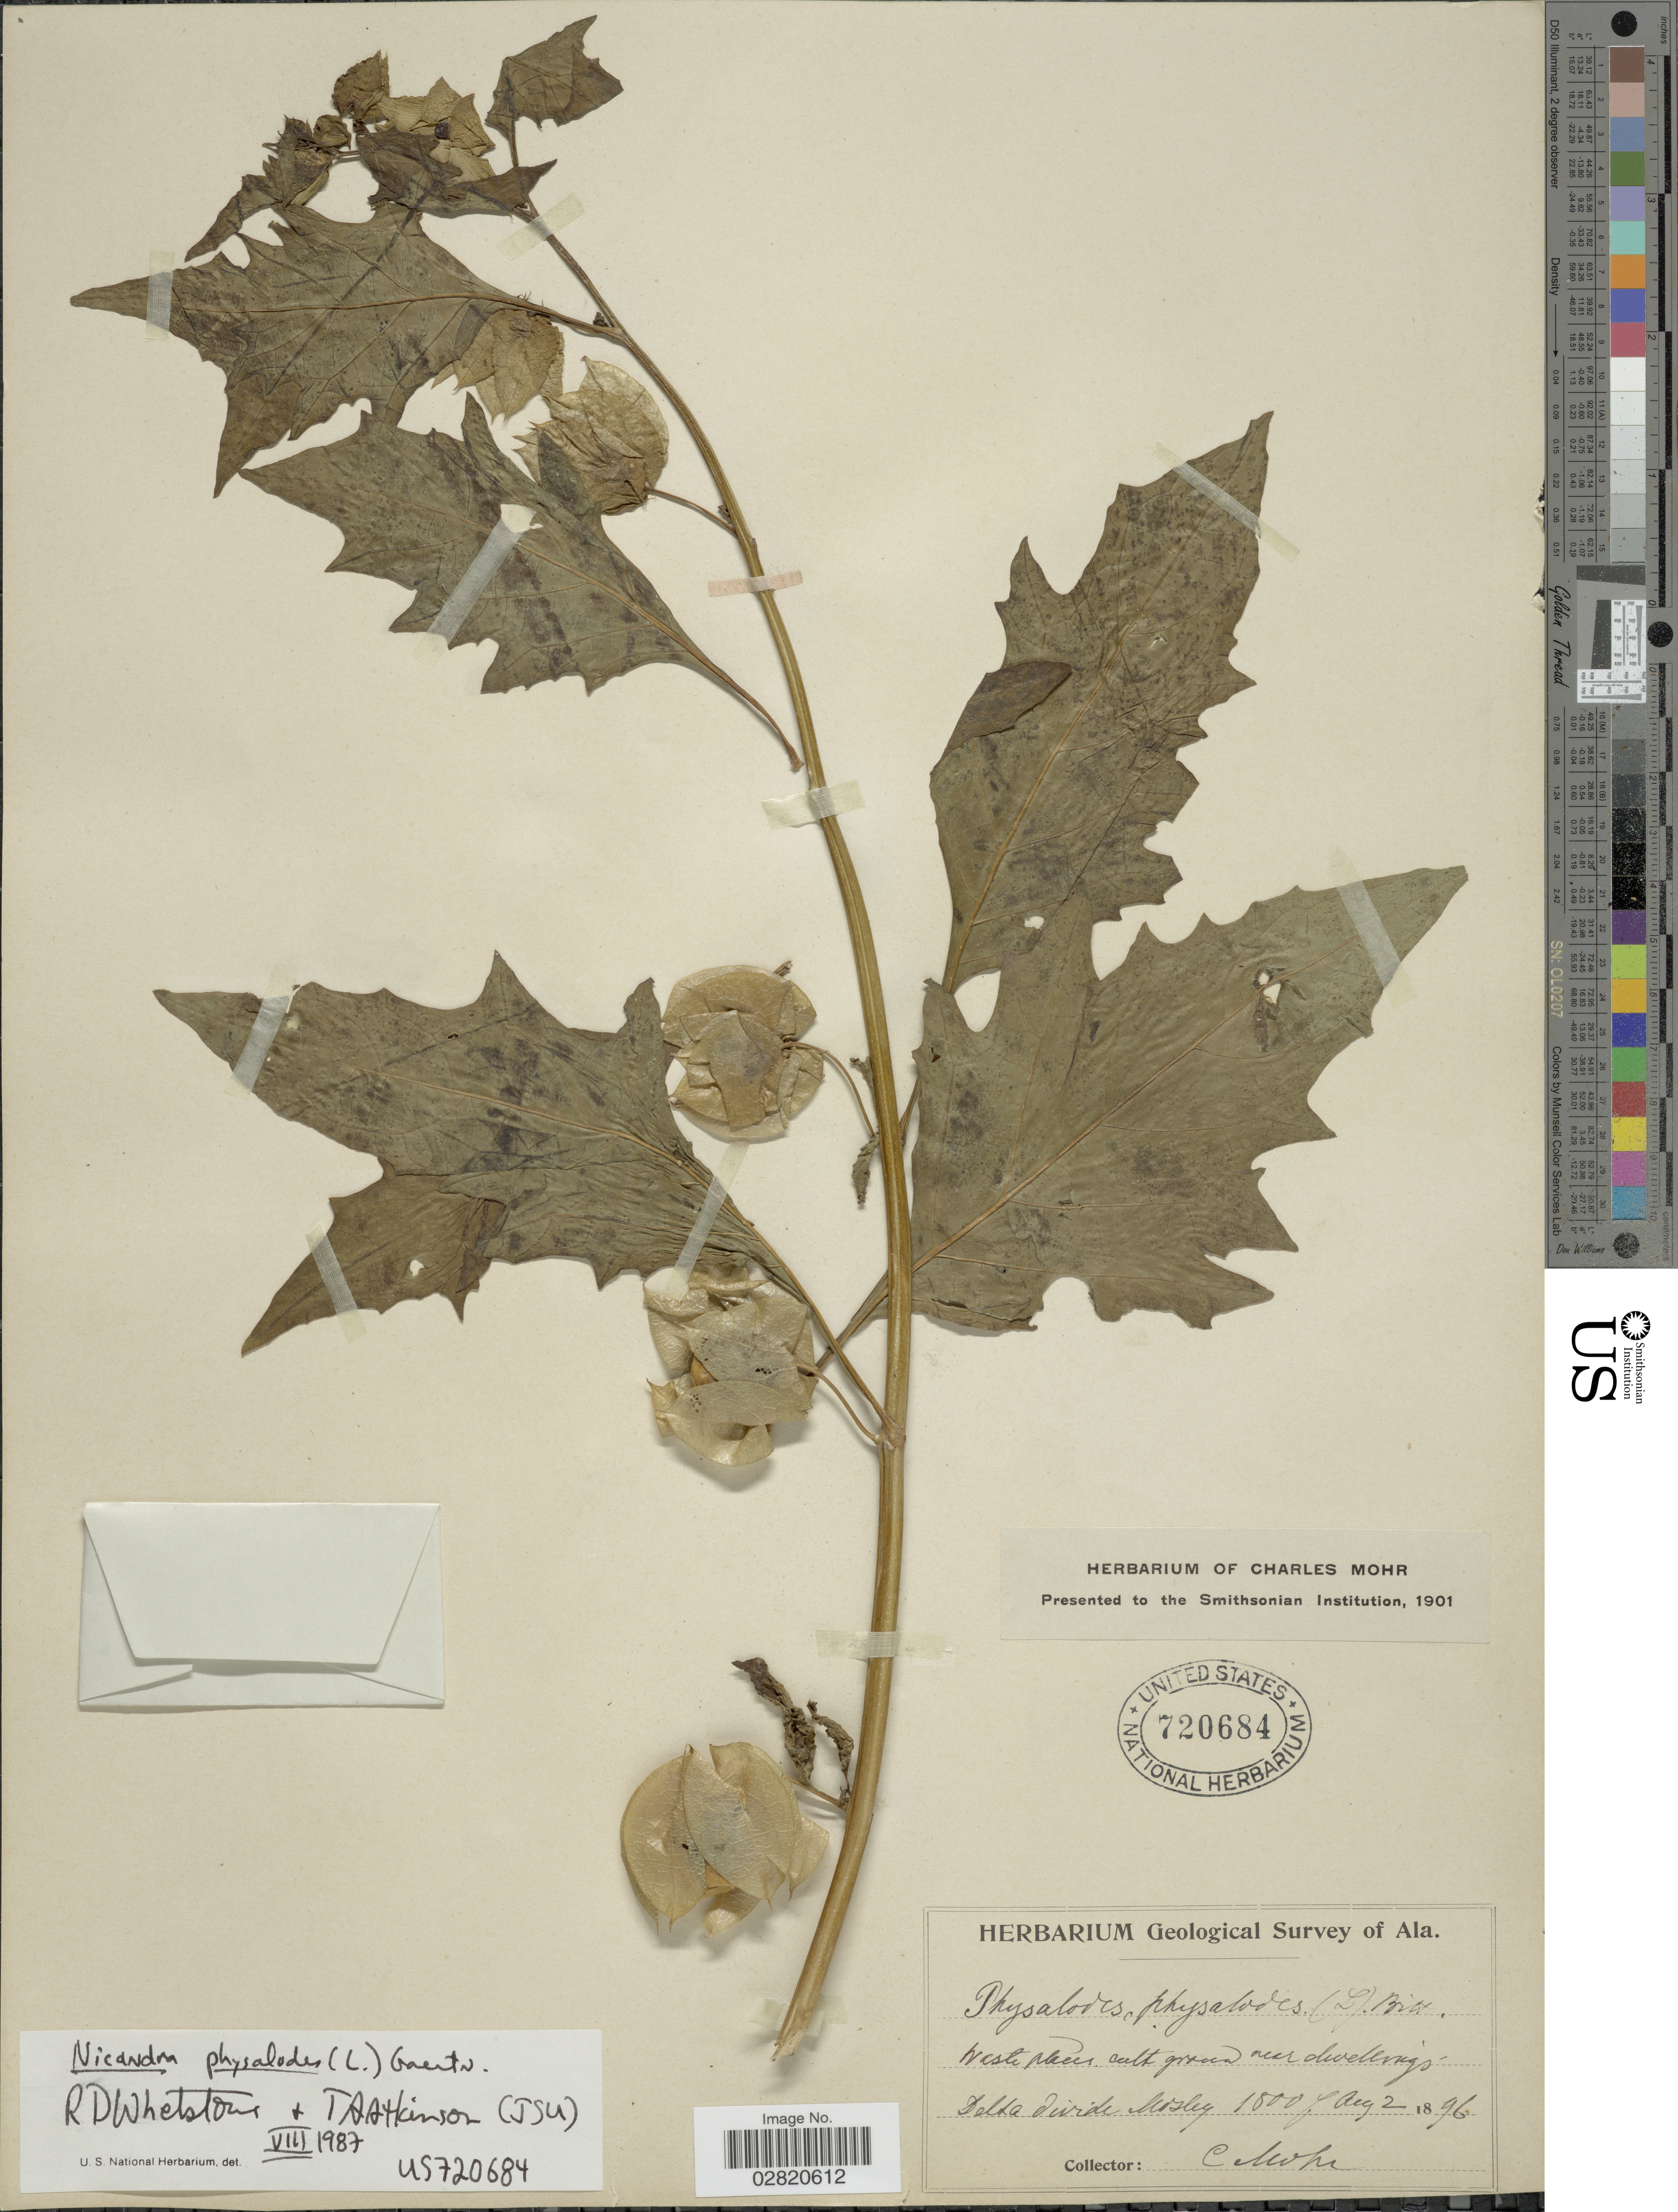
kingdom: Plantae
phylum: Tracheophyta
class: Magnoliopsida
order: Solanales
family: Solanaceae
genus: Nicandra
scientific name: Nicandra physalodes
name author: (L.) Gaertn.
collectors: Mohr, C. T. (herbarium)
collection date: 1896-08-02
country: United States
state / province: Alabama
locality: Delta divide, Mosley.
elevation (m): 549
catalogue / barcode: US 720684